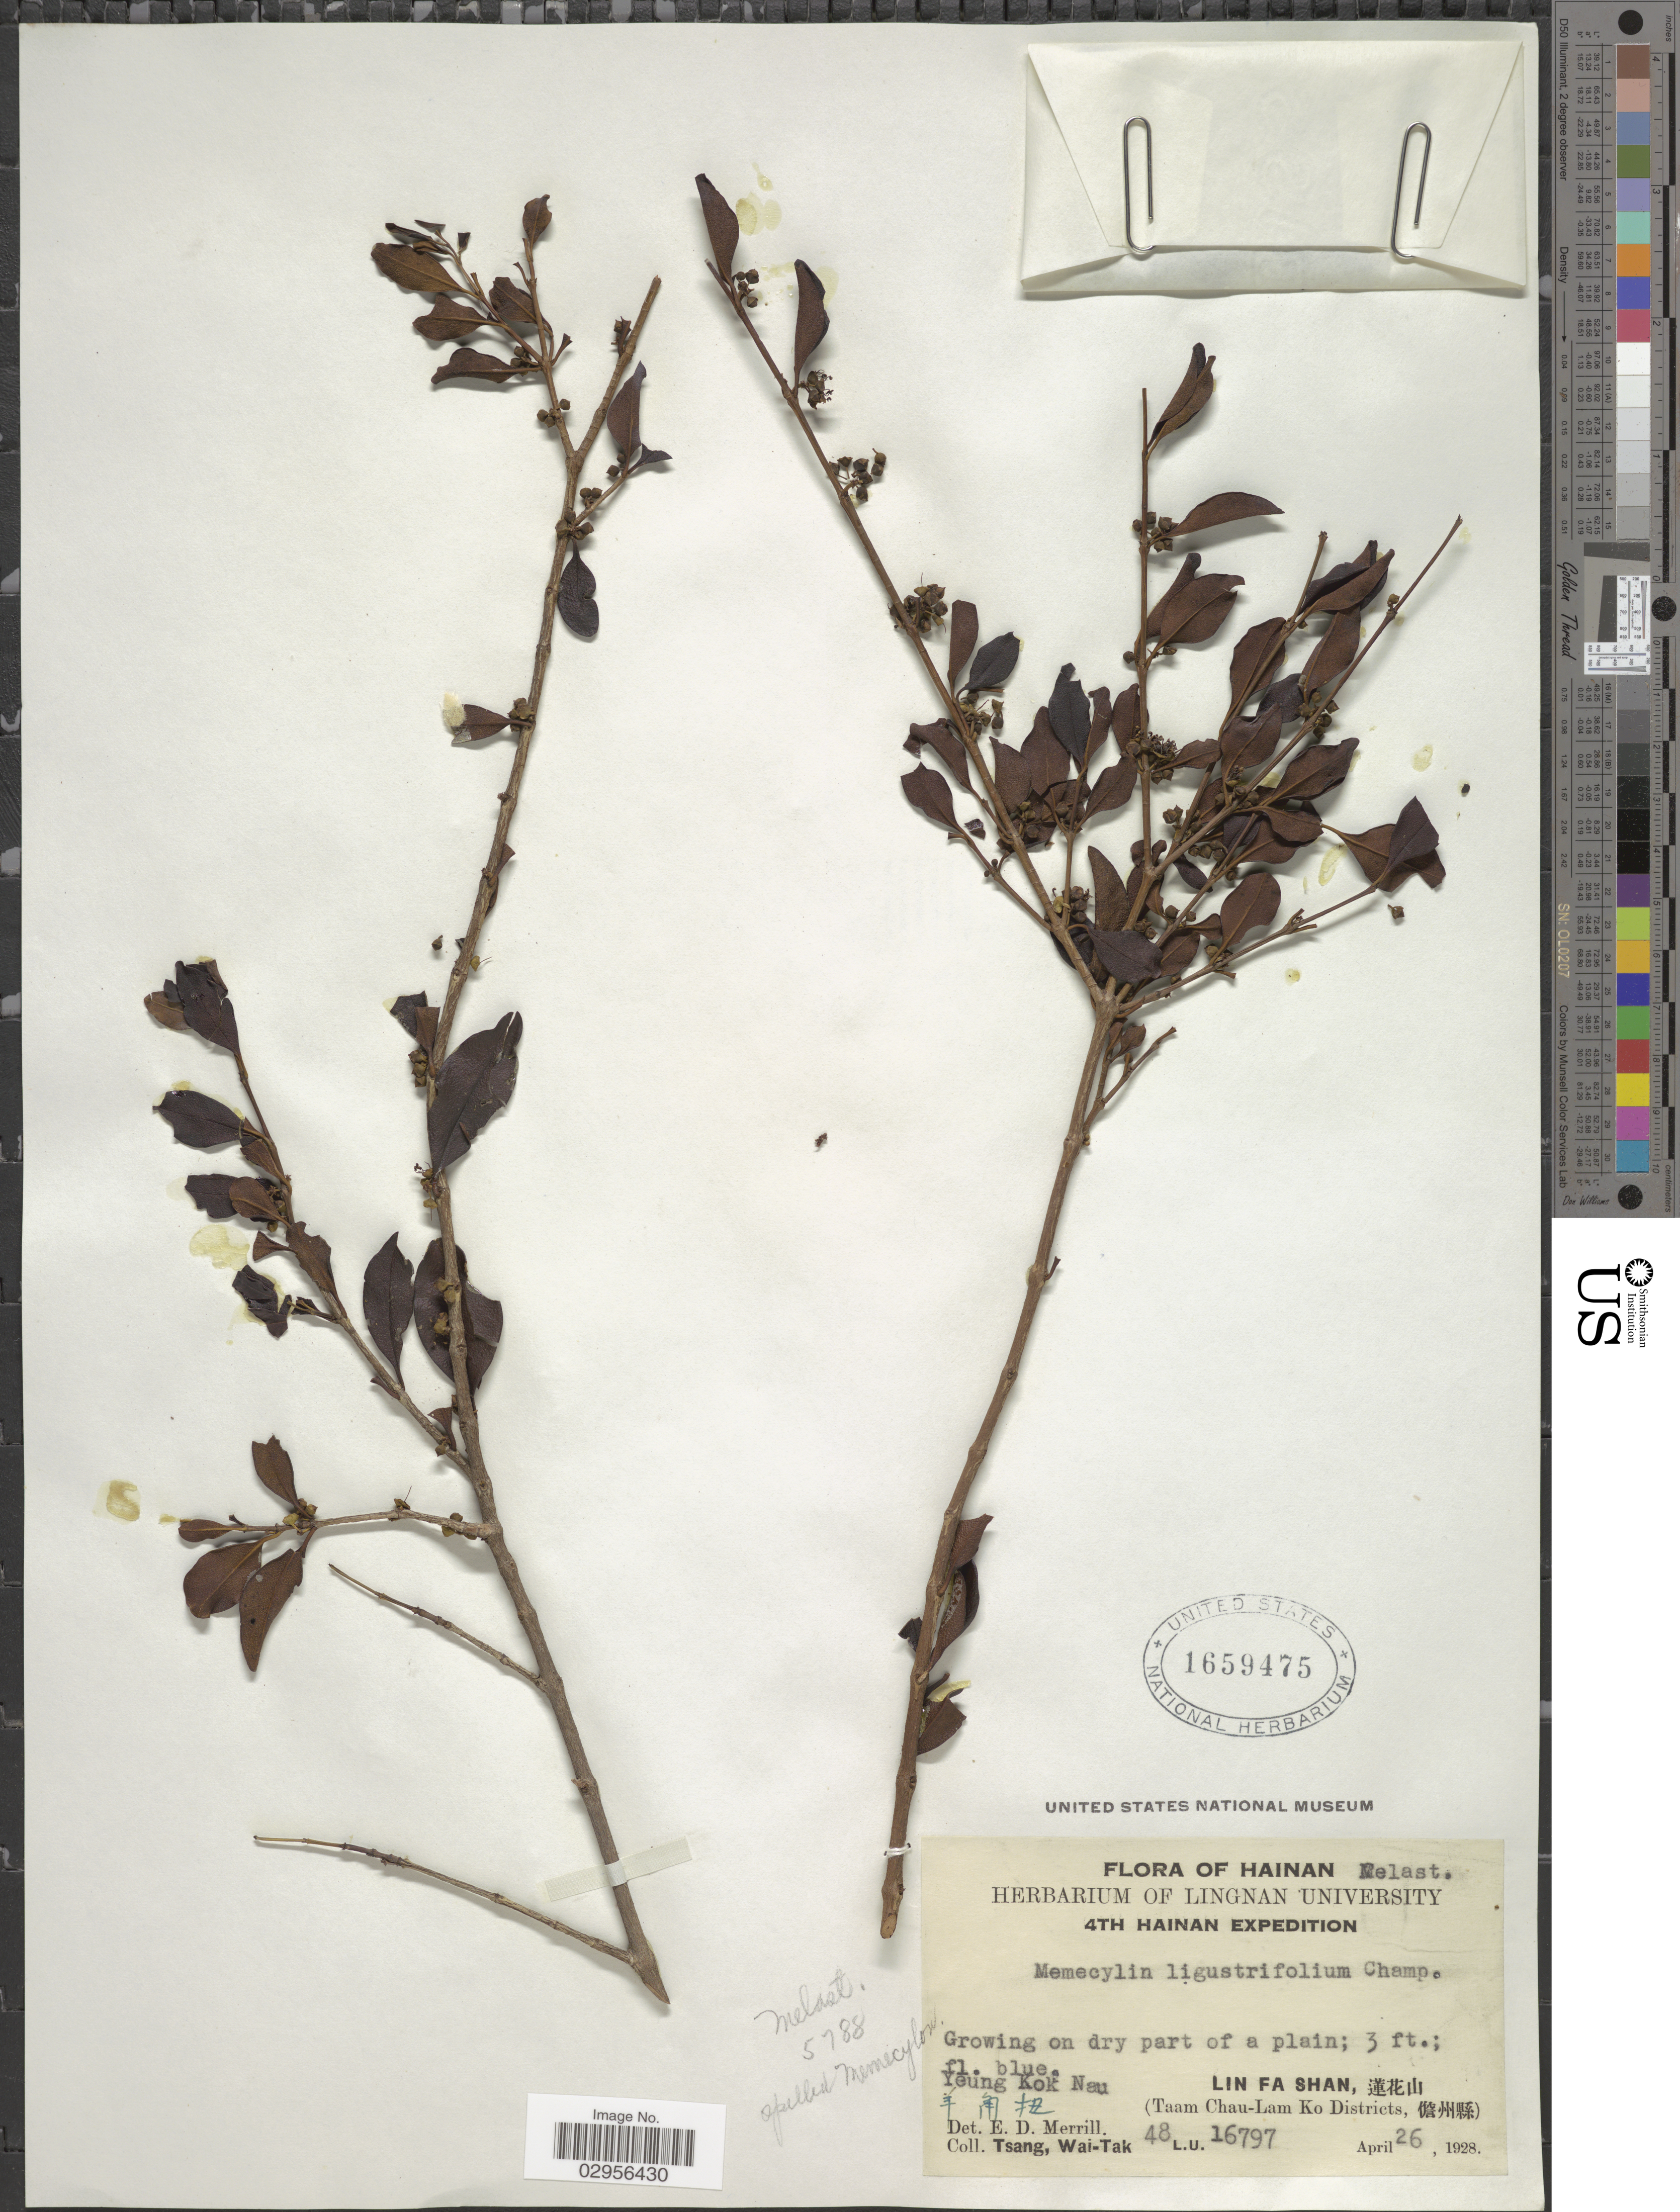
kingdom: Plantae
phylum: Tracheophyta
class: Magnoliopsida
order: Myrtales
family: Melastomataceae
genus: Memecylon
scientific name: Memecylon ligustrifolium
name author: Champ. ex Benth.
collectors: W. T. Tsang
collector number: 48L.U.16797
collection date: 1928-04-26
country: China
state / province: Hainan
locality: Yeung Kok Nau. Lin Fa Shan, (Taam Chau-Lam Ko Districts).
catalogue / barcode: US 1659475